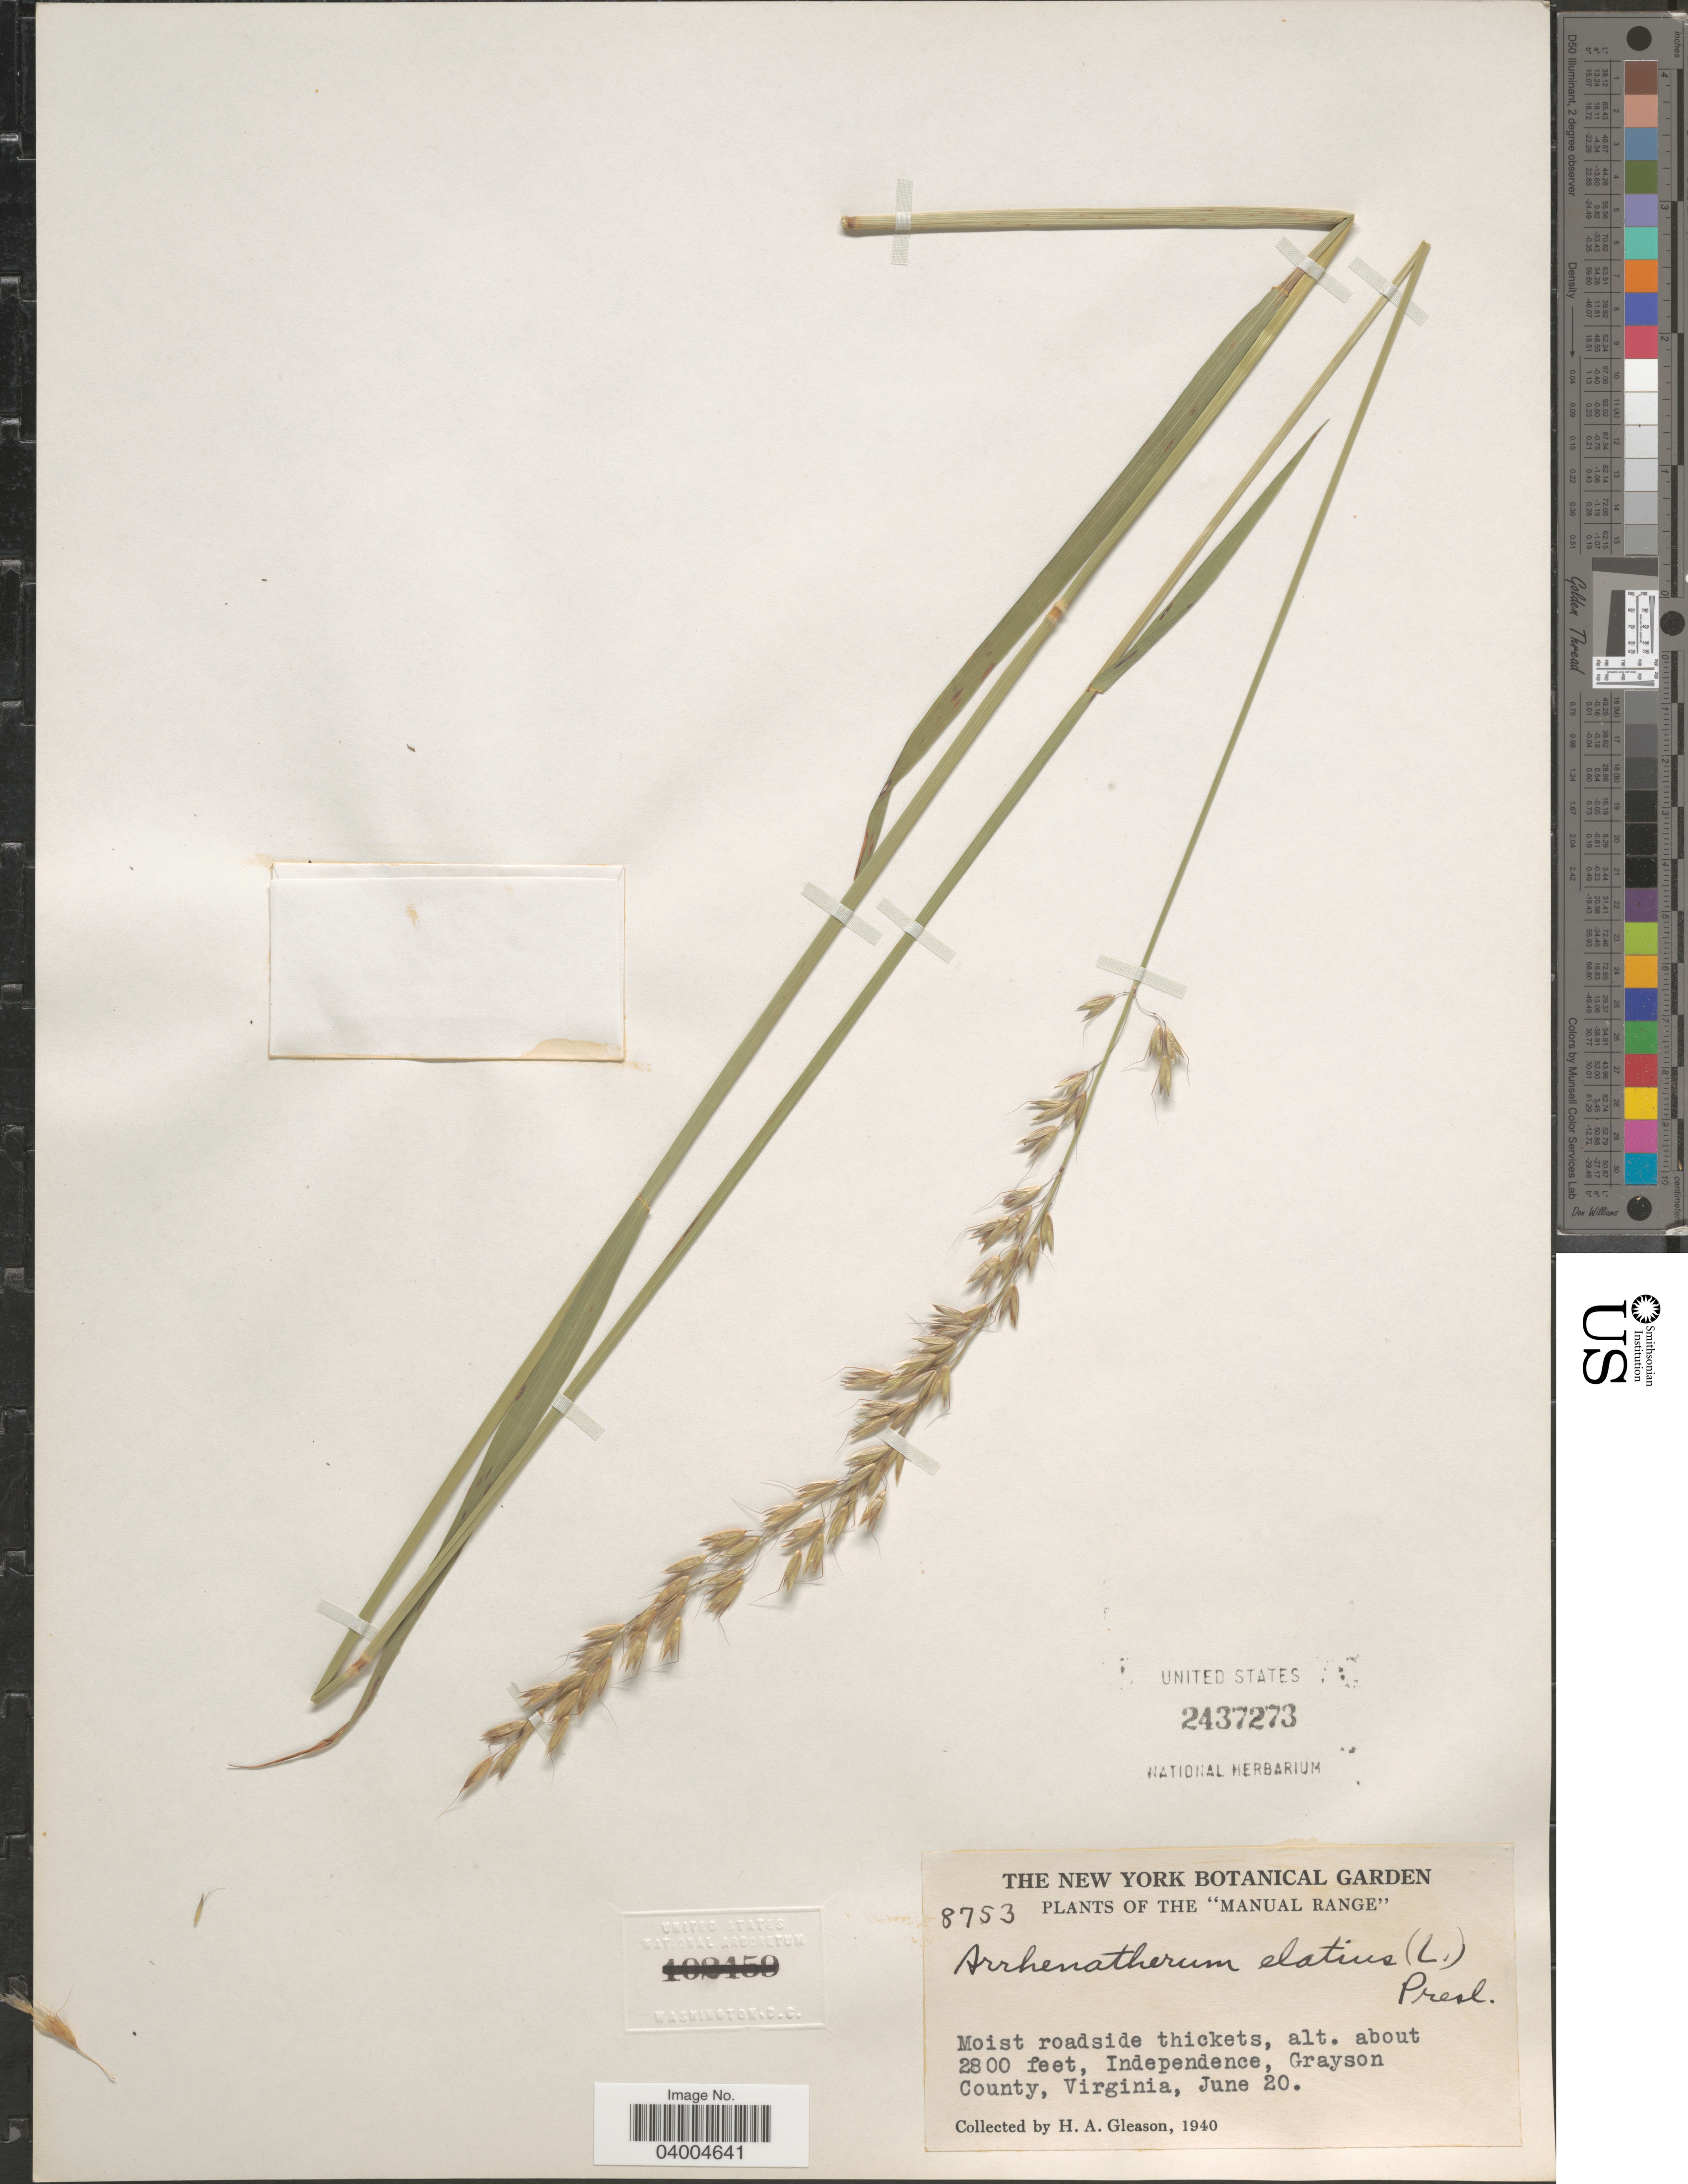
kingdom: Plantae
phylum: Tracheophyta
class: Liliopsida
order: Poales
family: Poaceae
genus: Arrhenatherum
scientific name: Arrhenatherum elatius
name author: (L.) J. Presl & C. Presl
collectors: H. A. Gleason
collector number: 8753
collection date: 1940-06-20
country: United States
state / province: Virginia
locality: The "Manual Range". Independence, Grayson County.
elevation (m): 853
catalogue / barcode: US 2437273